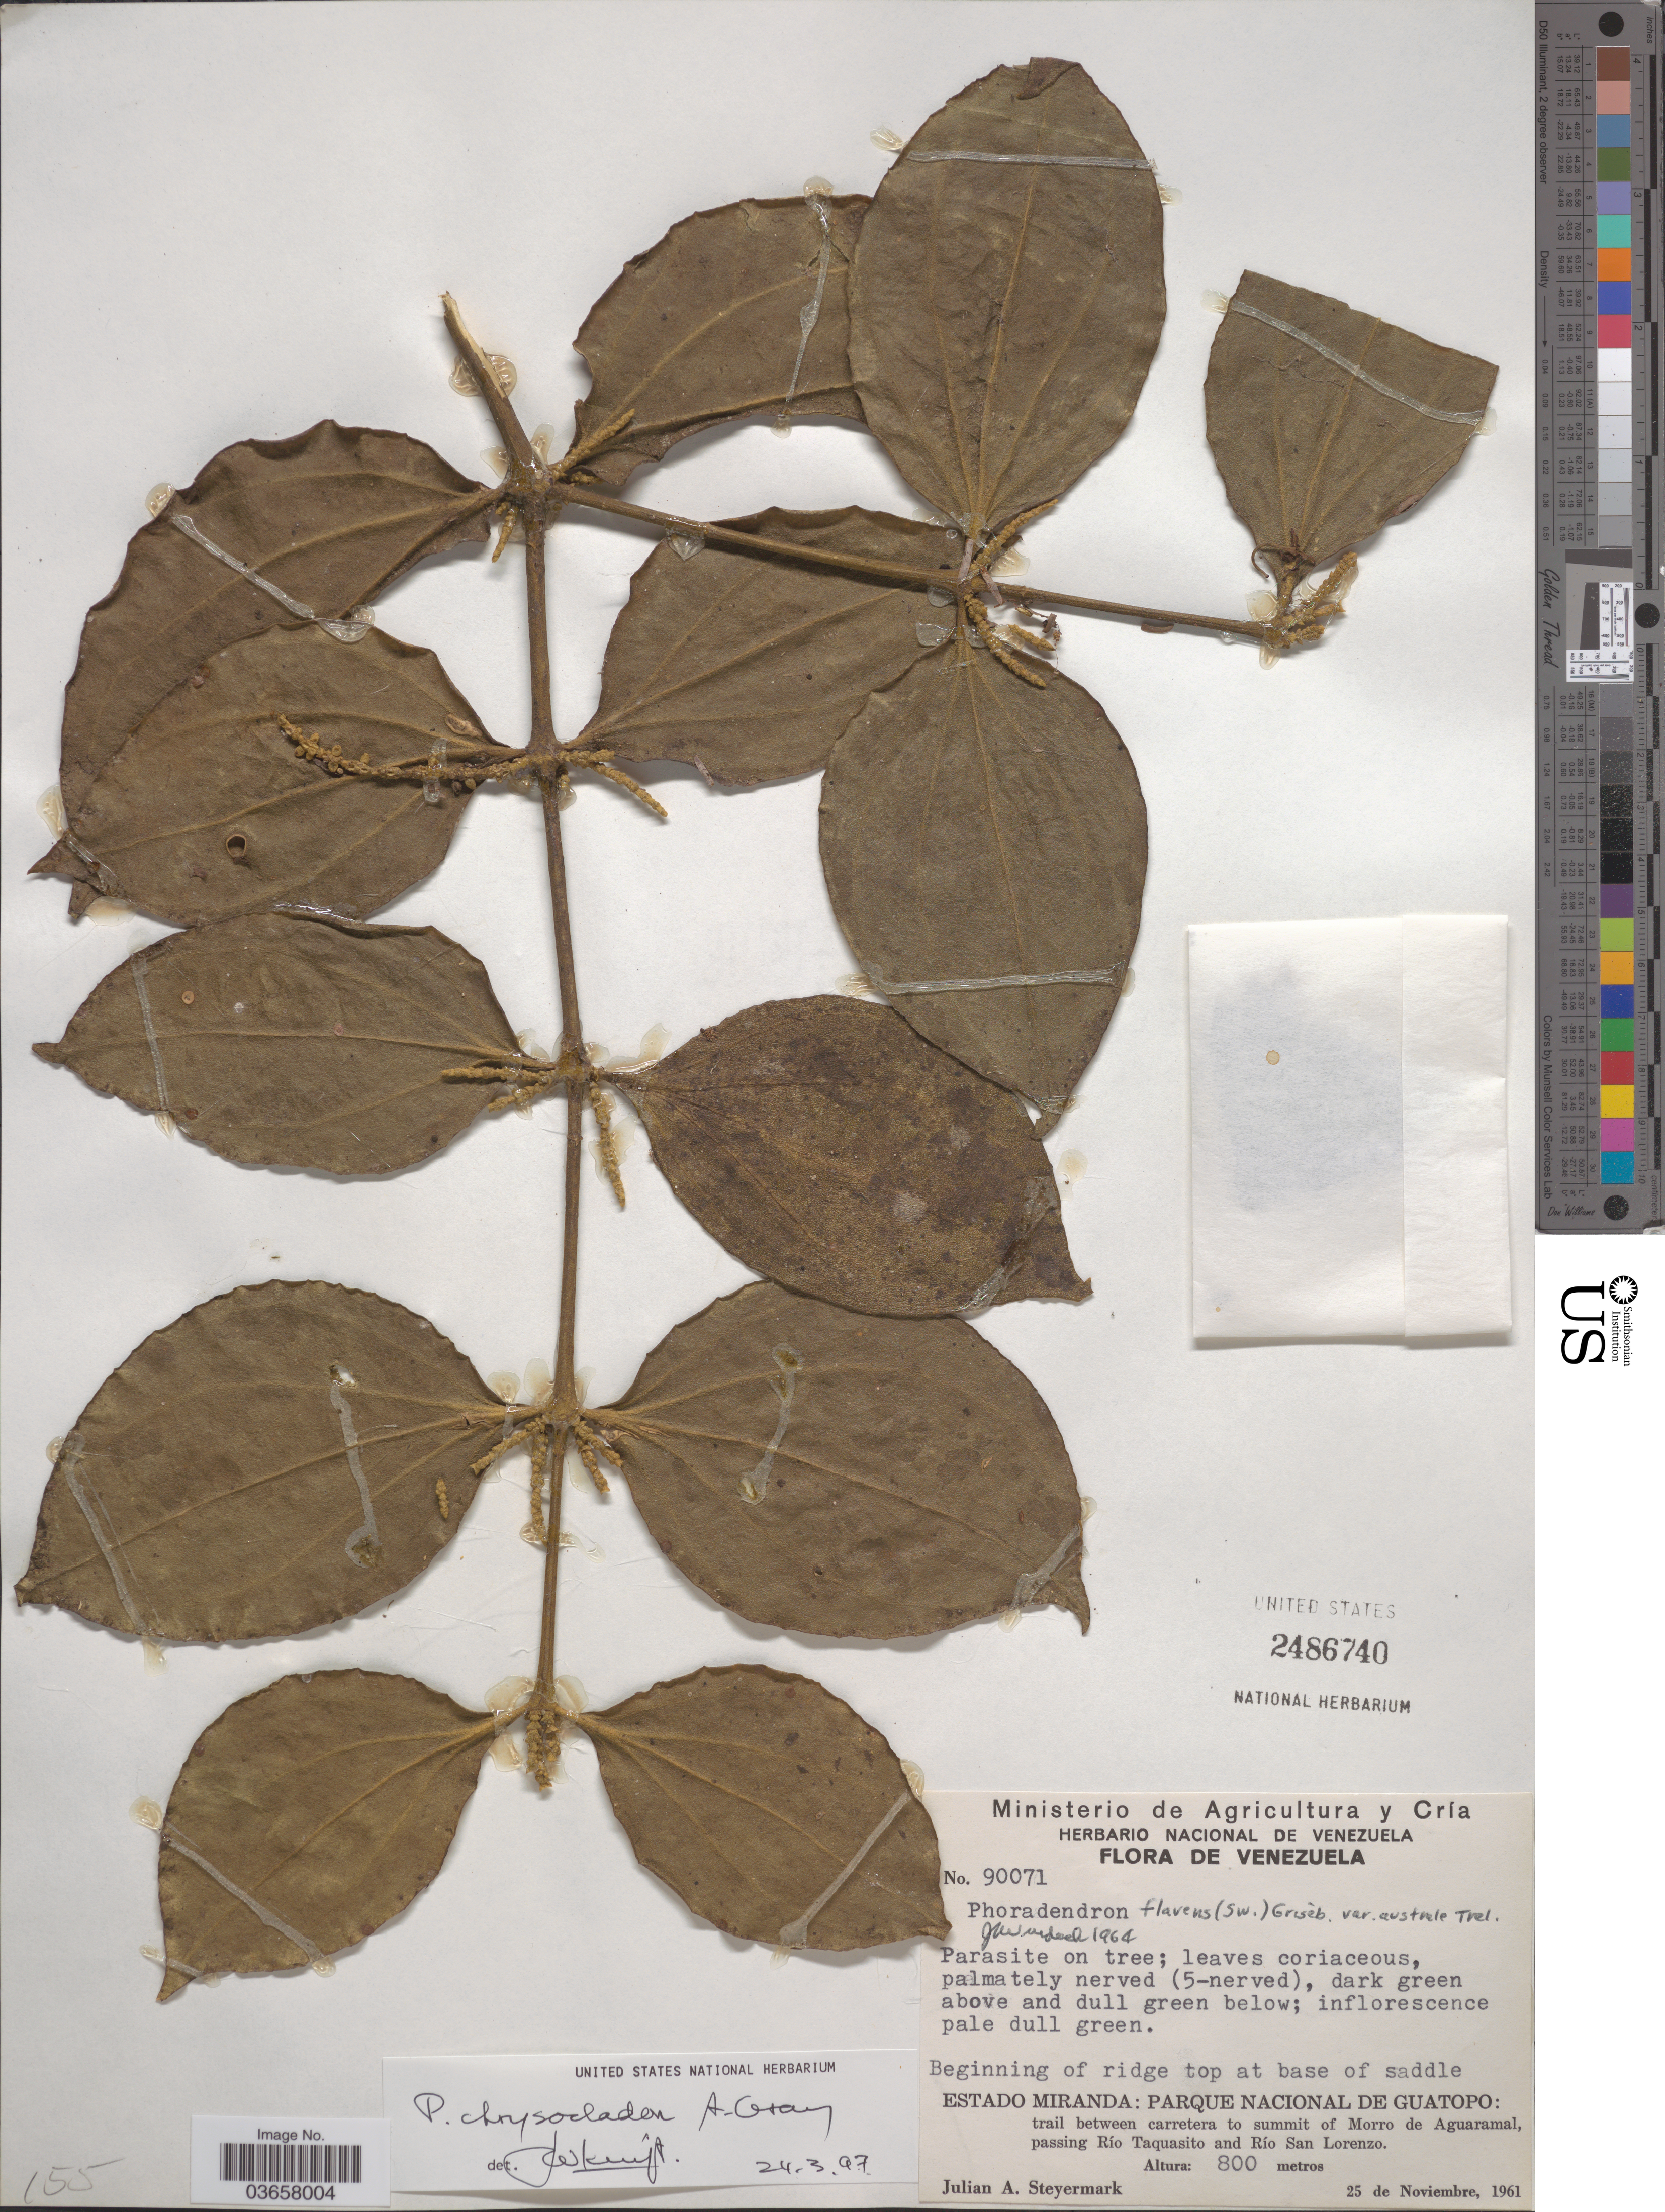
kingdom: Plantae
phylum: Tracheophyta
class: Magnoliopsida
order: Santalales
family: Viscaceae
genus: Phoradendron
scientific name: Phoradendron chrysocladon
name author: A. Gray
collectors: J. Steyermark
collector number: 90071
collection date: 1961-11-25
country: Venezuela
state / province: Miranda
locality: Parque Nacional de Guatopo: trail between carretera to summit of Morro de Aguaramal, passing Río Taquasito and Río San Lorenzo.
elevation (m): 800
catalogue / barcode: US 2486740